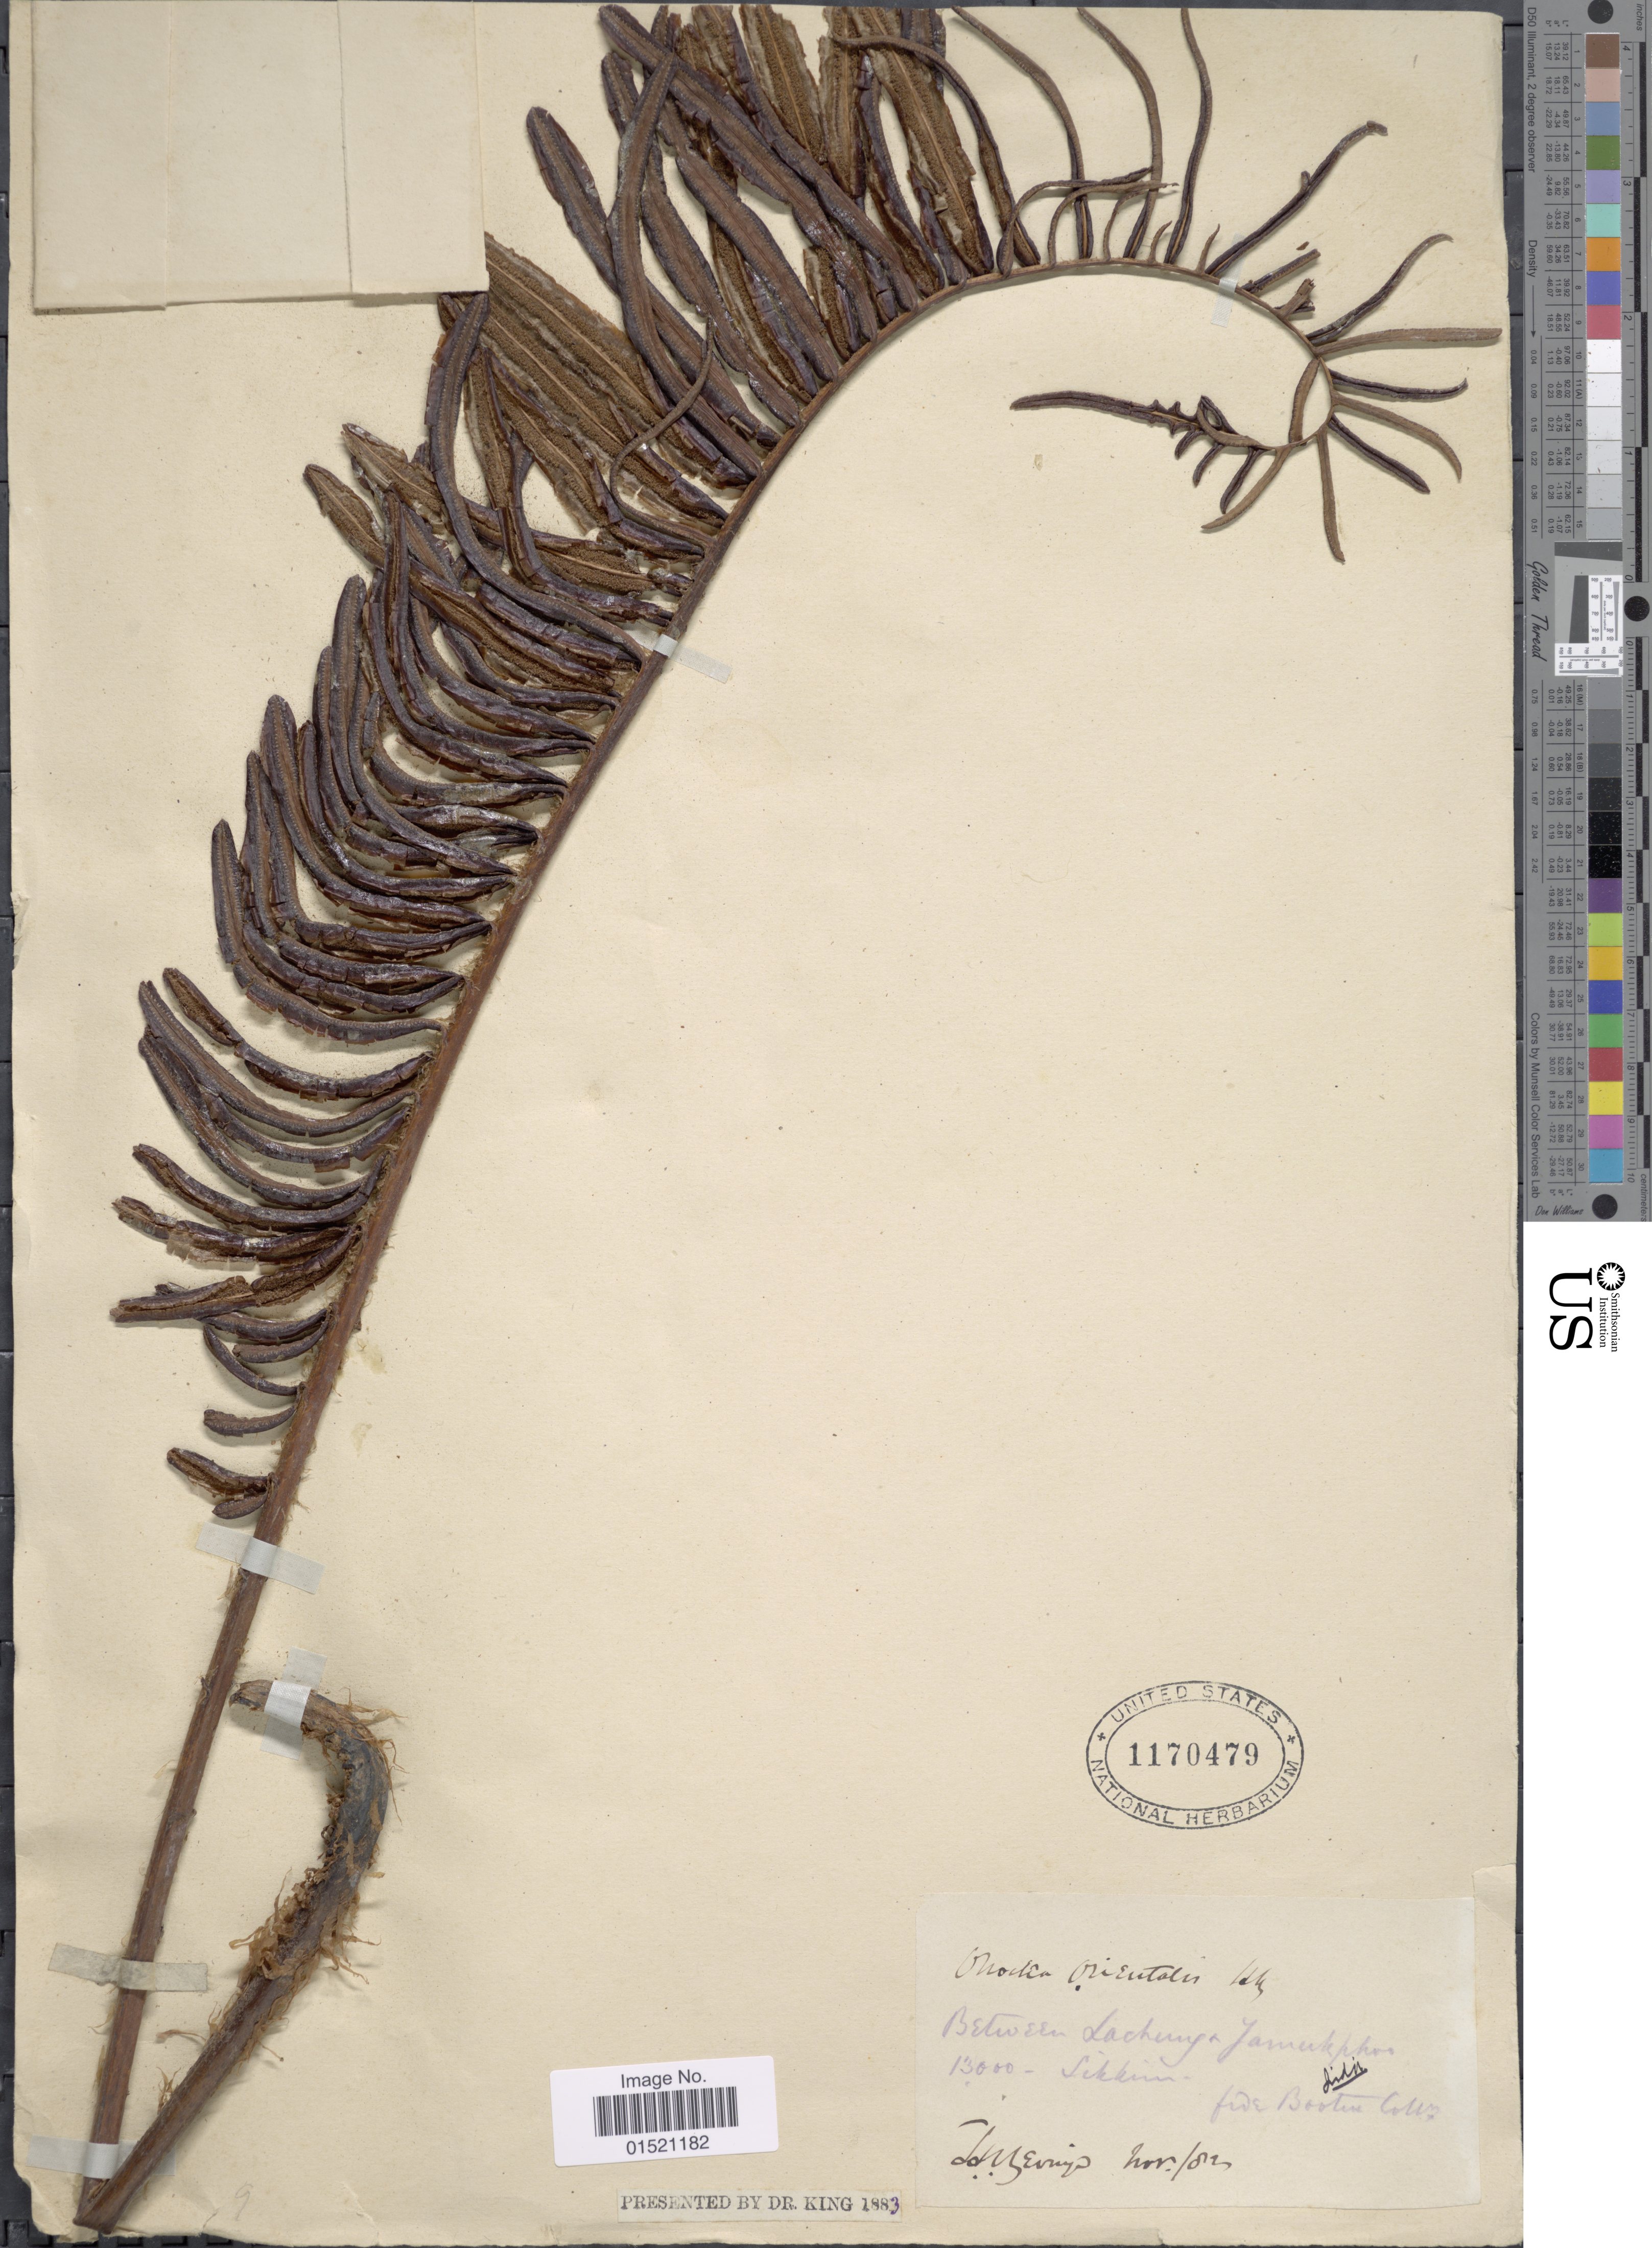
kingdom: Plantae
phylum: Tracheophyta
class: Polypodiopsida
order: Polypodiales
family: Onocleaceae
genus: Pentarhizidium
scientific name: Pentarhizidium orientale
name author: (Hook.) Hayata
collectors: H. Levinge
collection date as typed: Transcribed d/m/y: /11/82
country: India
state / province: Sikkim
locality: Between Lachuya + Jamuk prov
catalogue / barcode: US 1170479